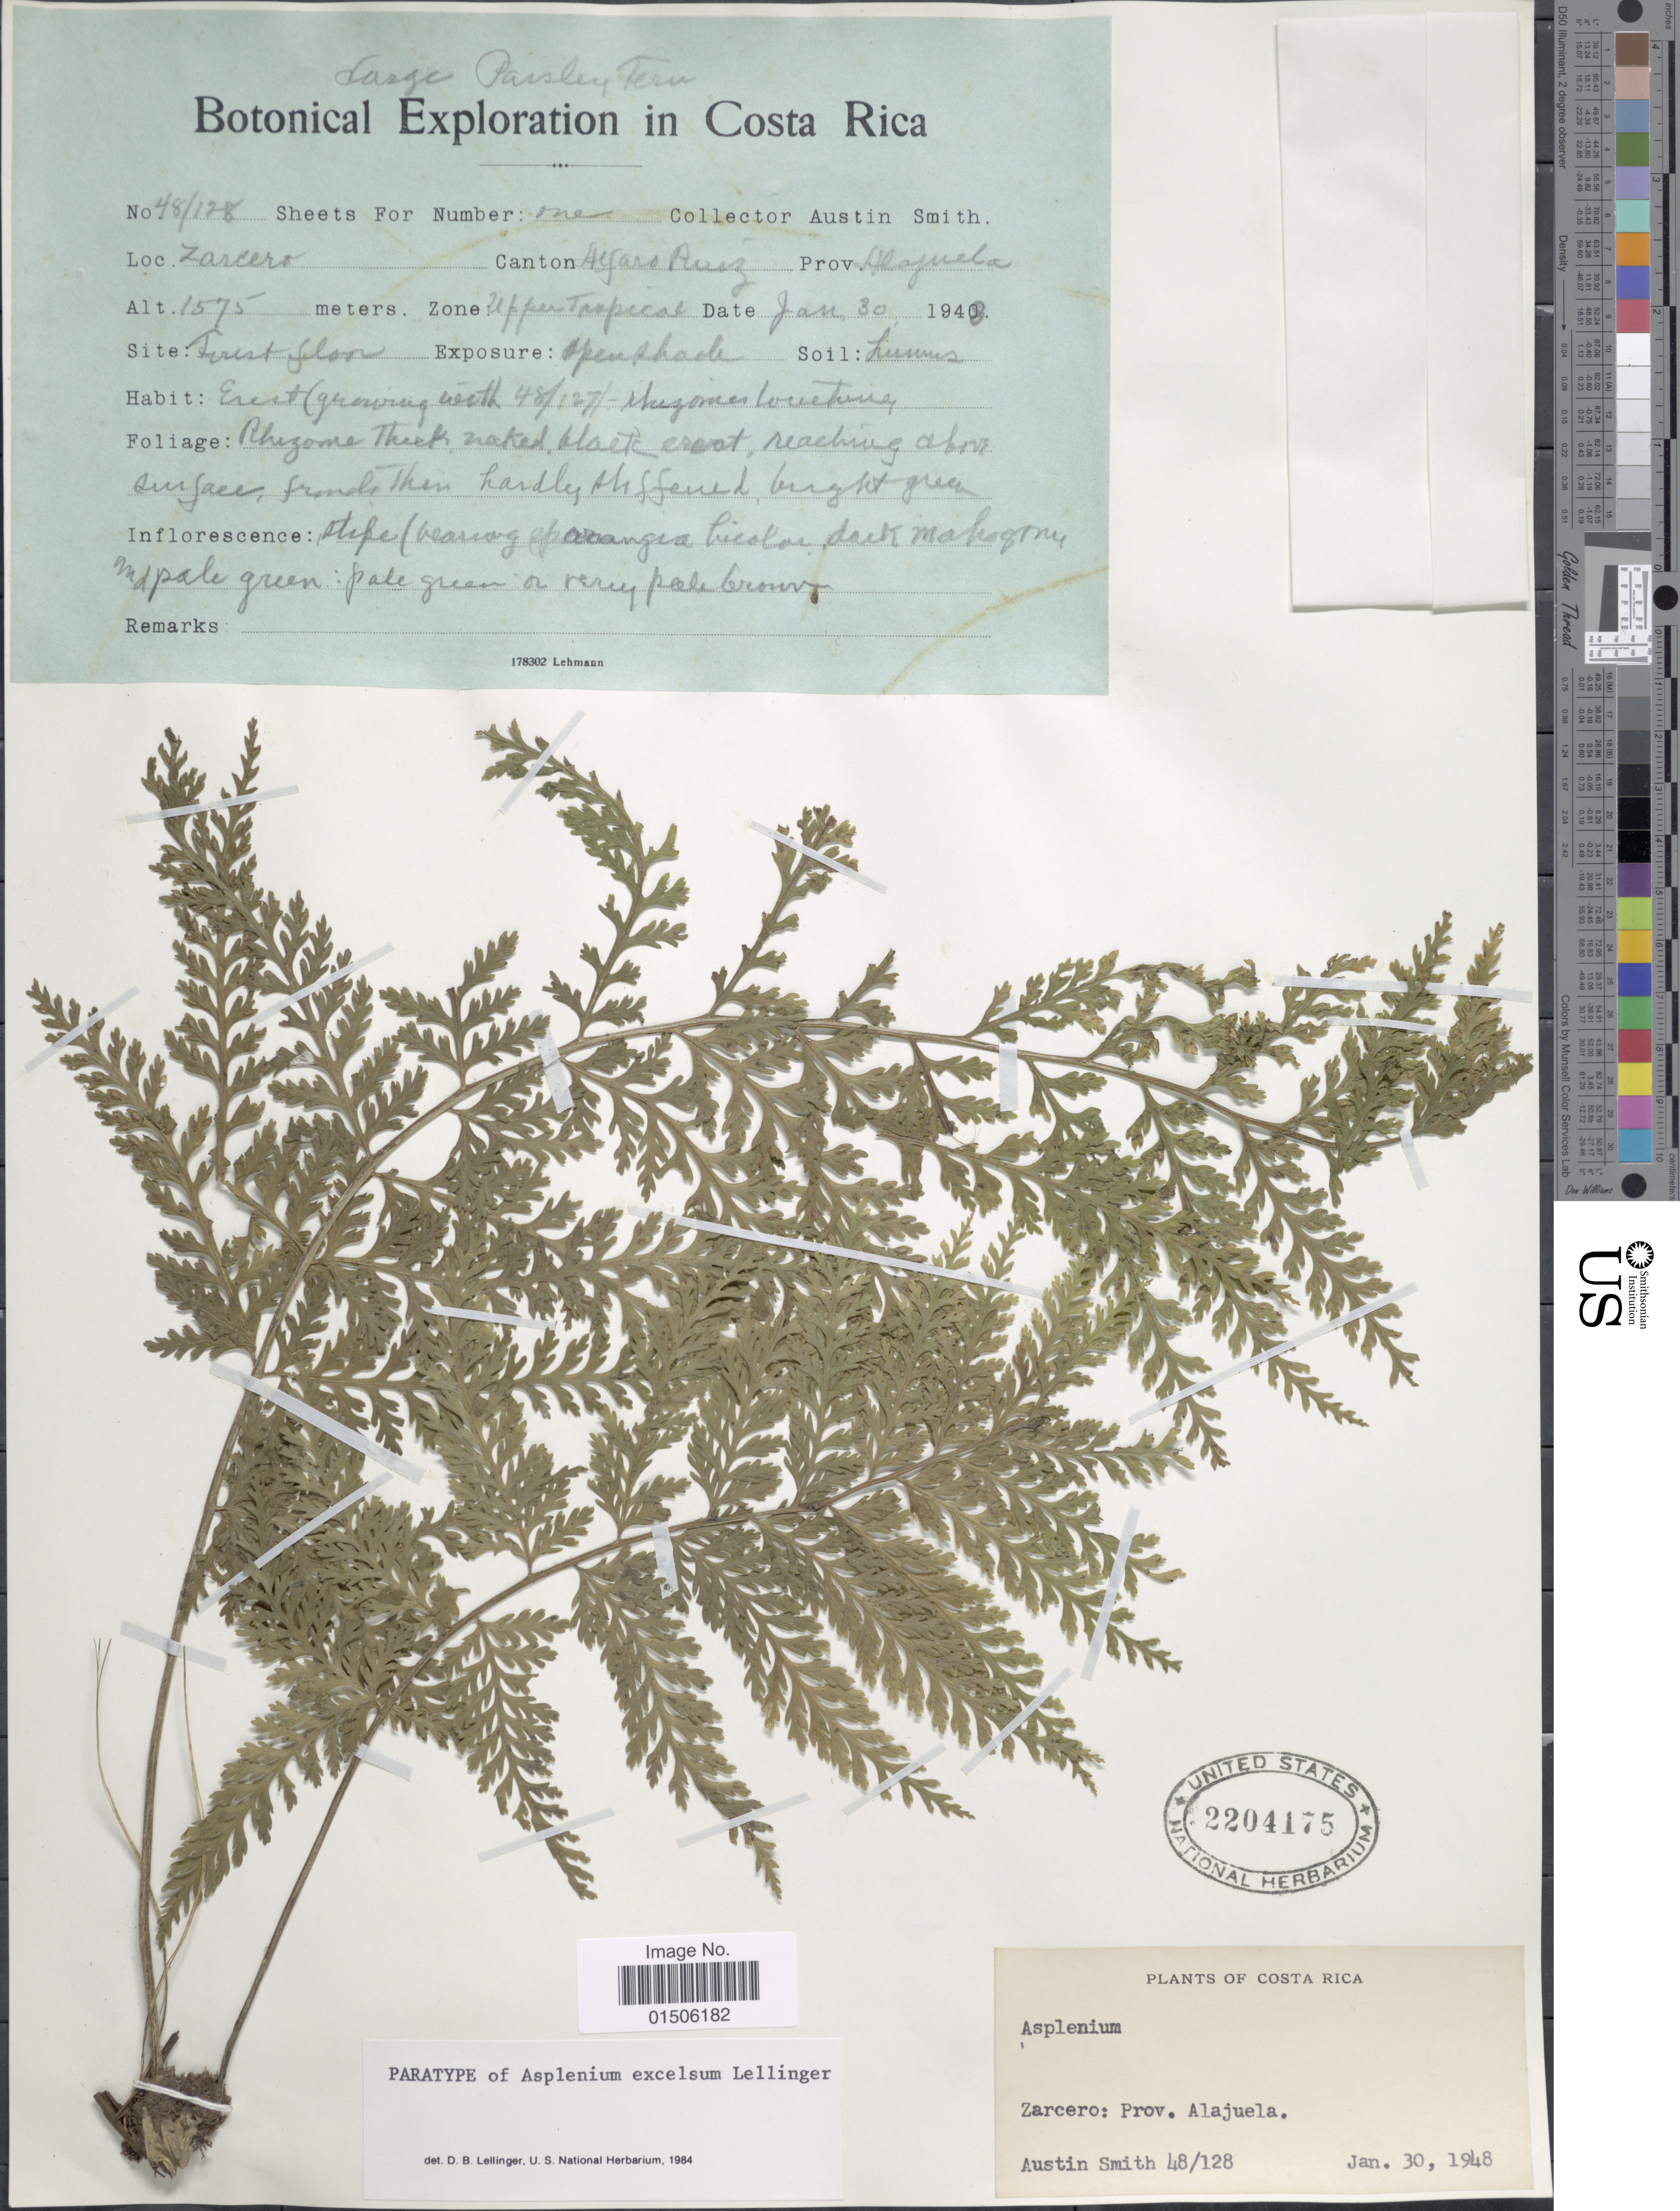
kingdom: Plantae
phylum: Tracheophyta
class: Polypodiopsida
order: Polypodiales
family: Aspleniaceae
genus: Asplenium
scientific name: Asplenium excelsum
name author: Lellinger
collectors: Aust P. Smith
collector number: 48/128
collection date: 1948-01-30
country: Costa Rica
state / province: Alajuela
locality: Zarcero, Canton Alfaro Ruiz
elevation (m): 1575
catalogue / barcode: US 2204175